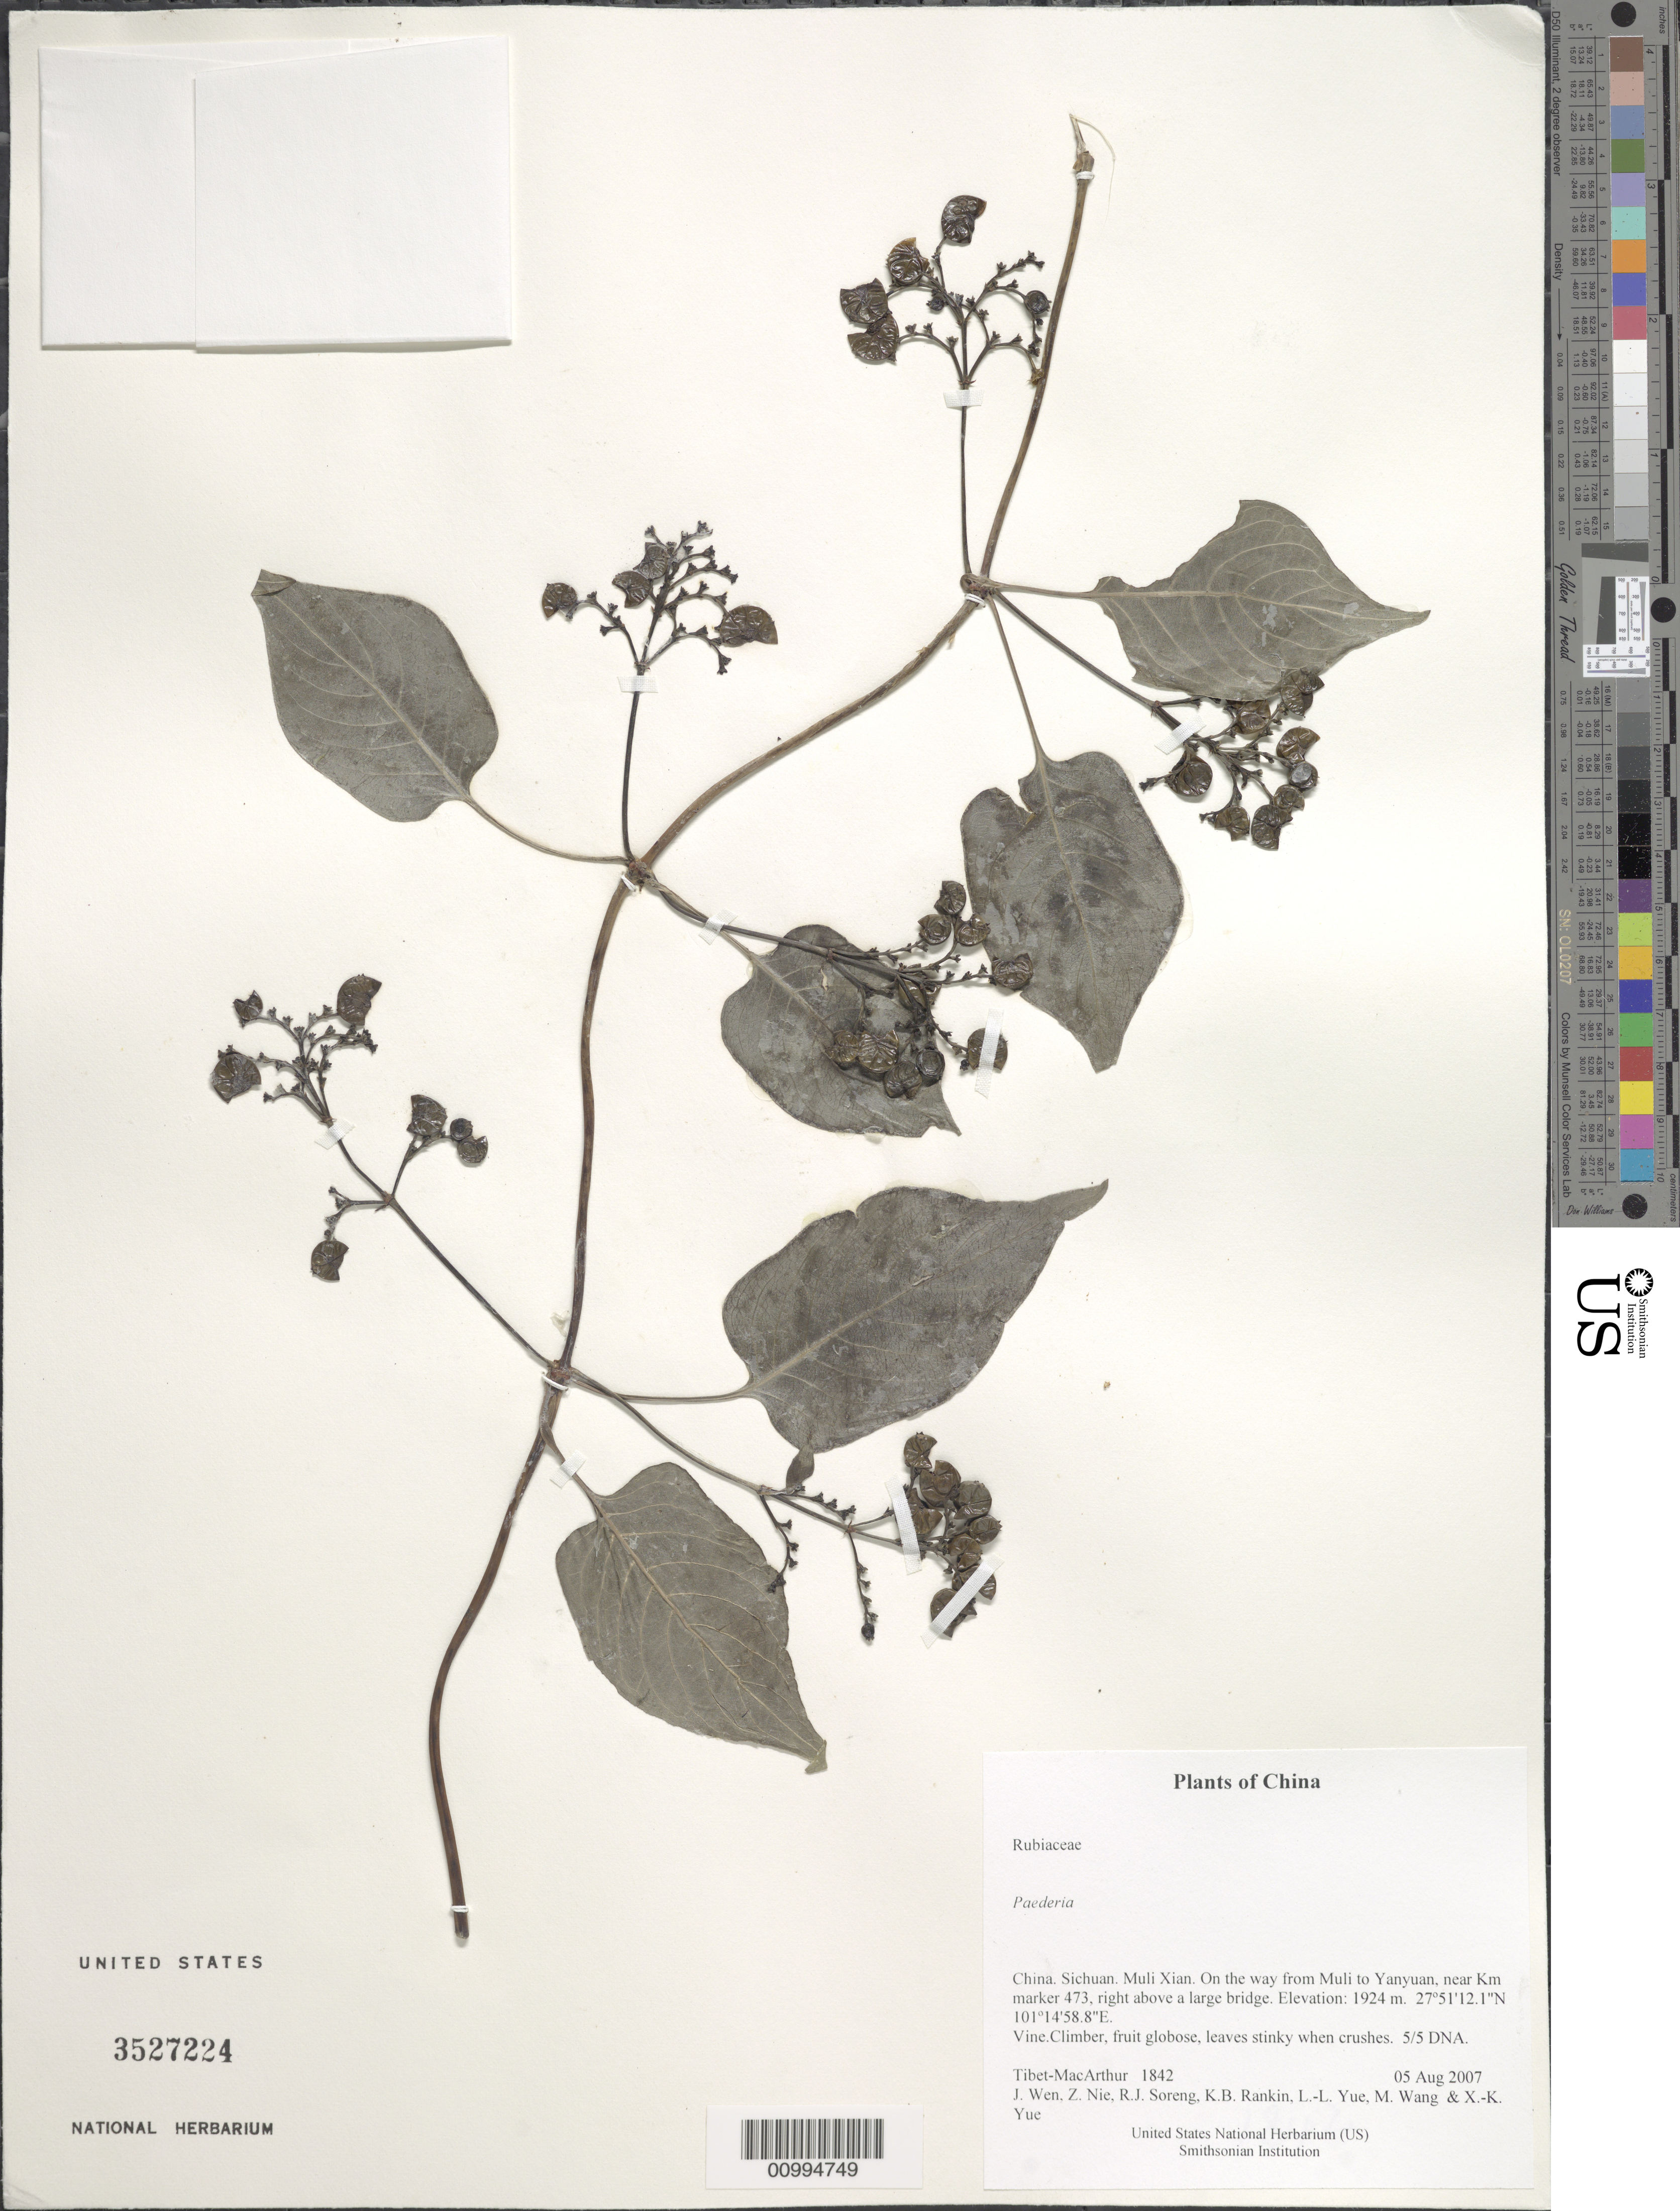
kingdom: Plantae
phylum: Tracheophyta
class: Magnoliopsida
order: Gentianales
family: Rubiaceae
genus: Paederia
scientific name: Paederia sp.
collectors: Tibet-MacArthur, J. Wen, Z. Nie, R. J. Soreng, K. Rankin, L. Yue, M. Wang & X. Yue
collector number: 1842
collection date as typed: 05 Aug 2007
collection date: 2007-08-05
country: China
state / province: Sichuan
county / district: Muli Xian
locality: On the way from Muli to Yanyuan, near Km marker 473, right above a large bridge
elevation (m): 1924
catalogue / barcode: US 3527224